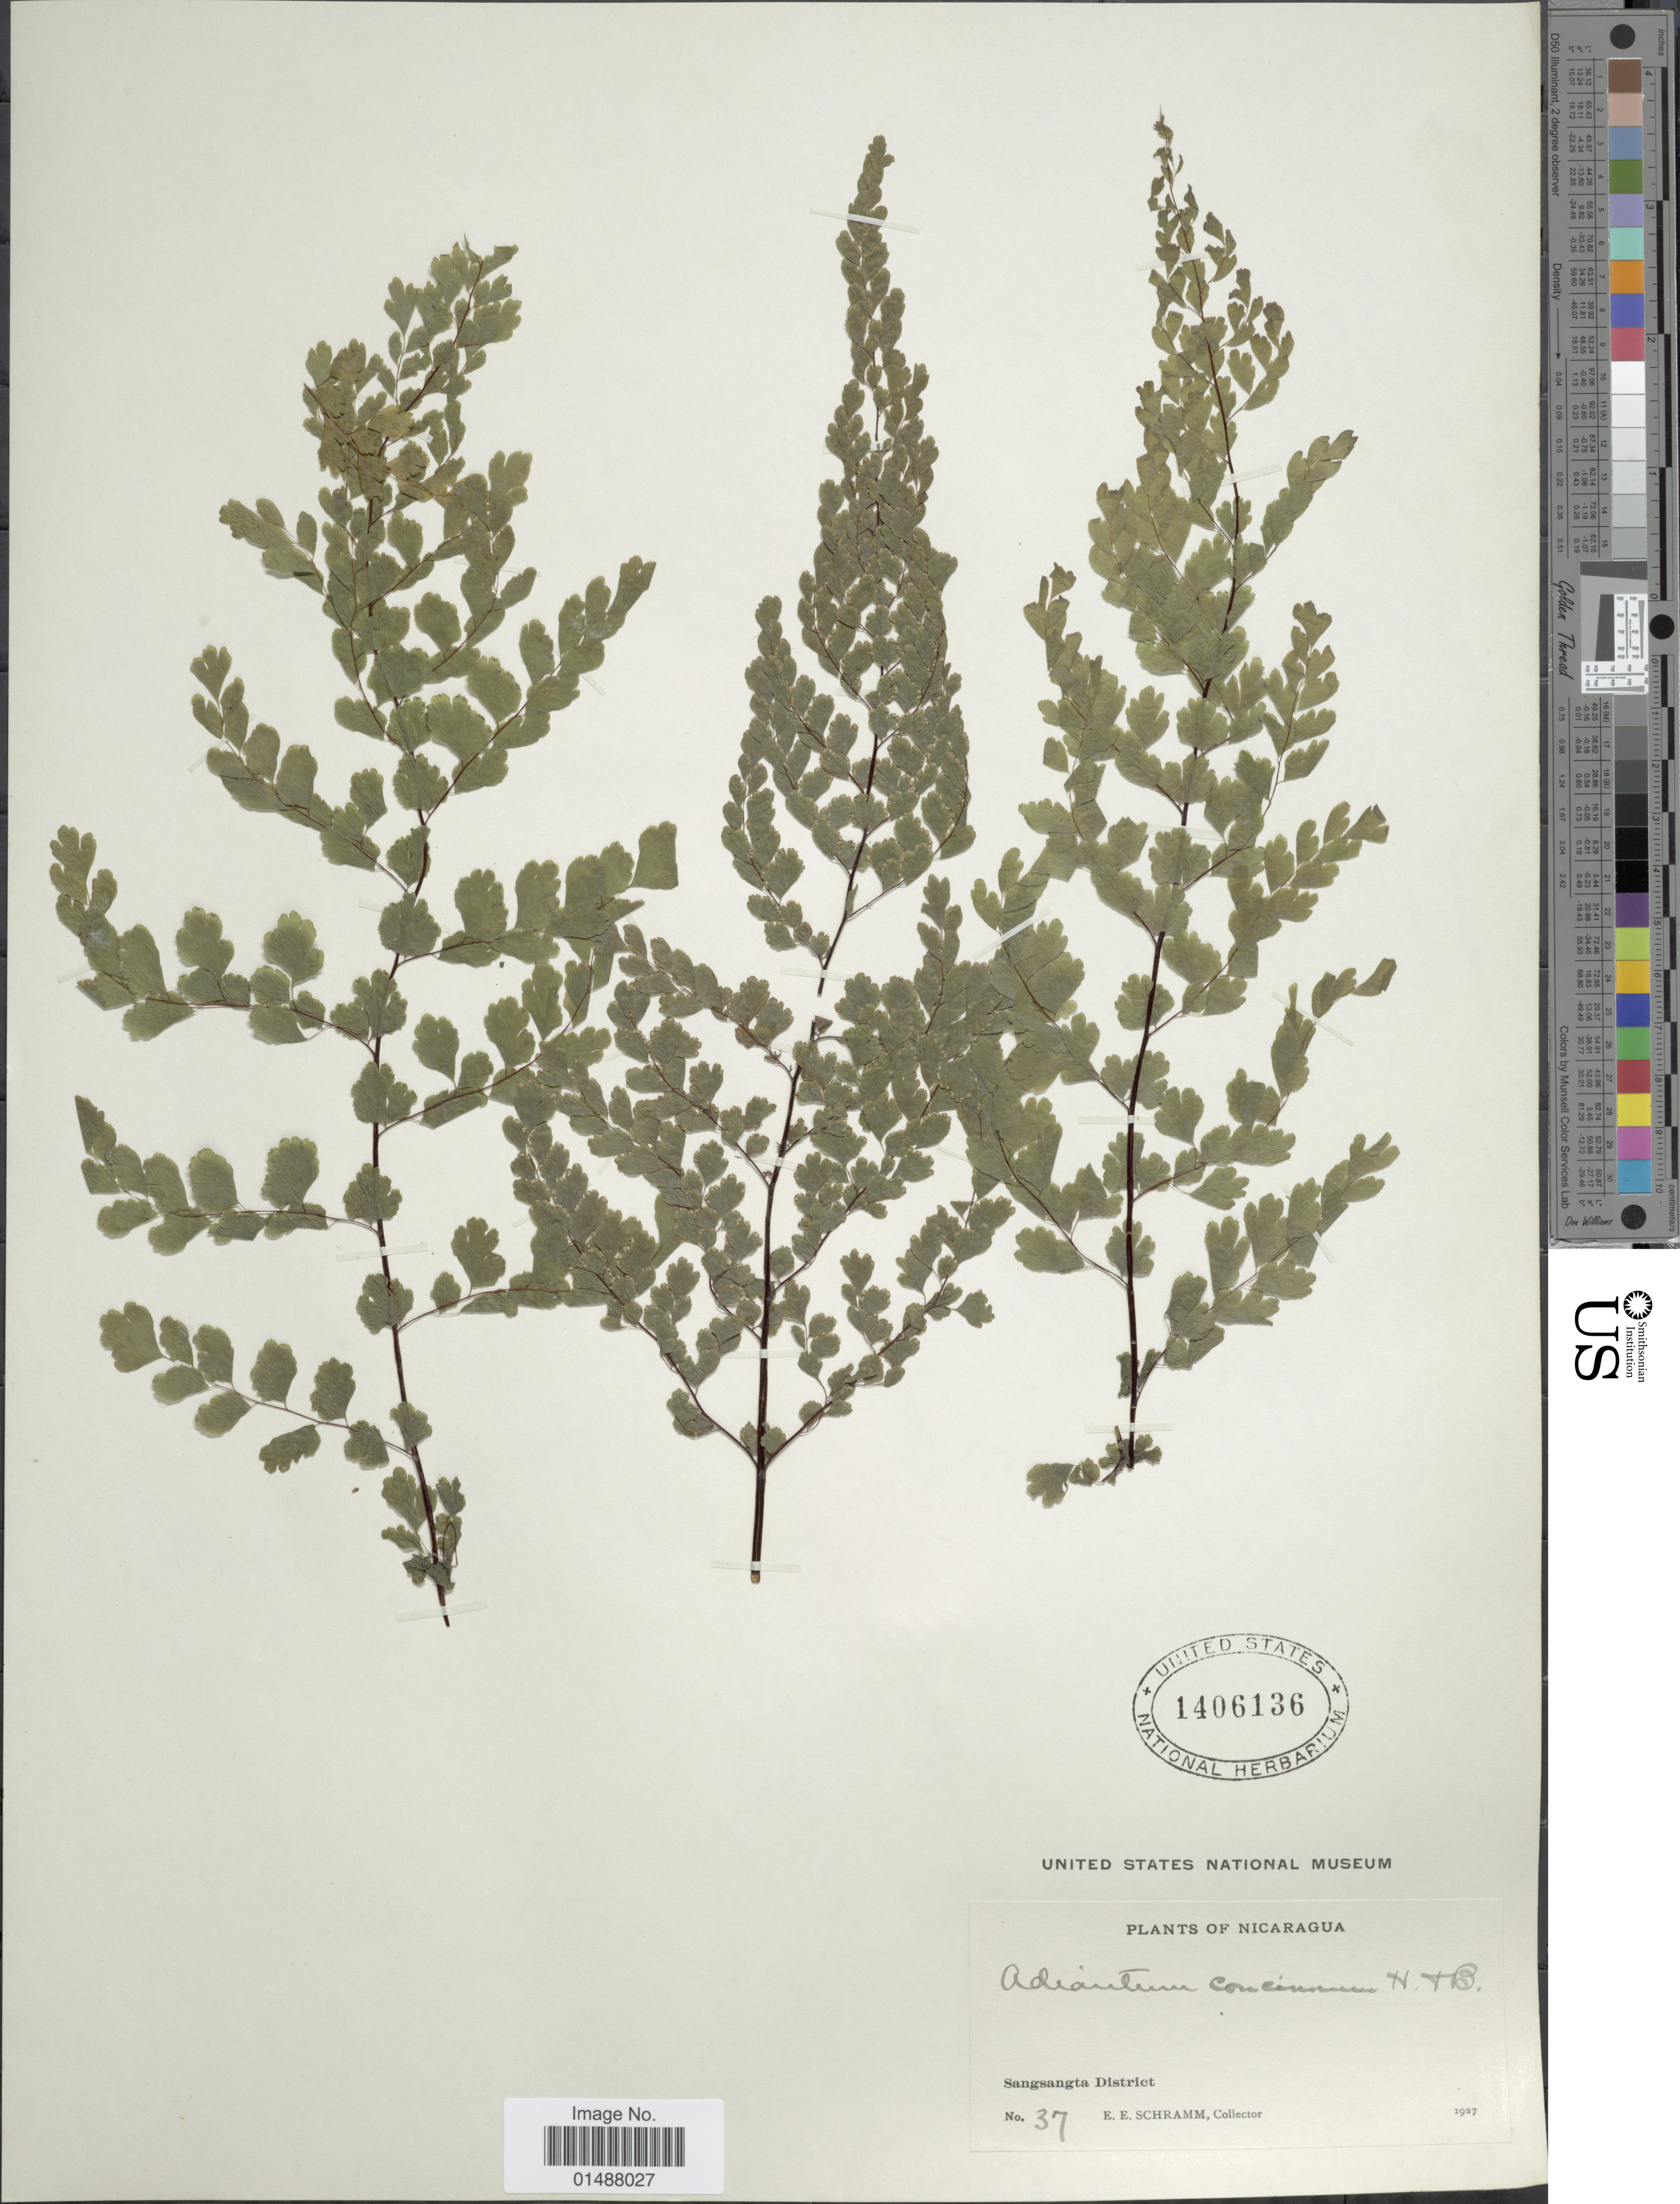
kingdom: Plantae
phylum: Tracheophyta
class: Polypodiopsida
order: Polypodiales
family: Pteridaceae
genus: Adiantum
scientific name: Adiantum concinnum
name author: Humb. & Bonpl. ex Willd.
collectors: F. E. Schramm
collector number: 37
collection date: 1927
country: Nicaragua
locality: Sangsangsta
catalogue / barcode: US 1406136